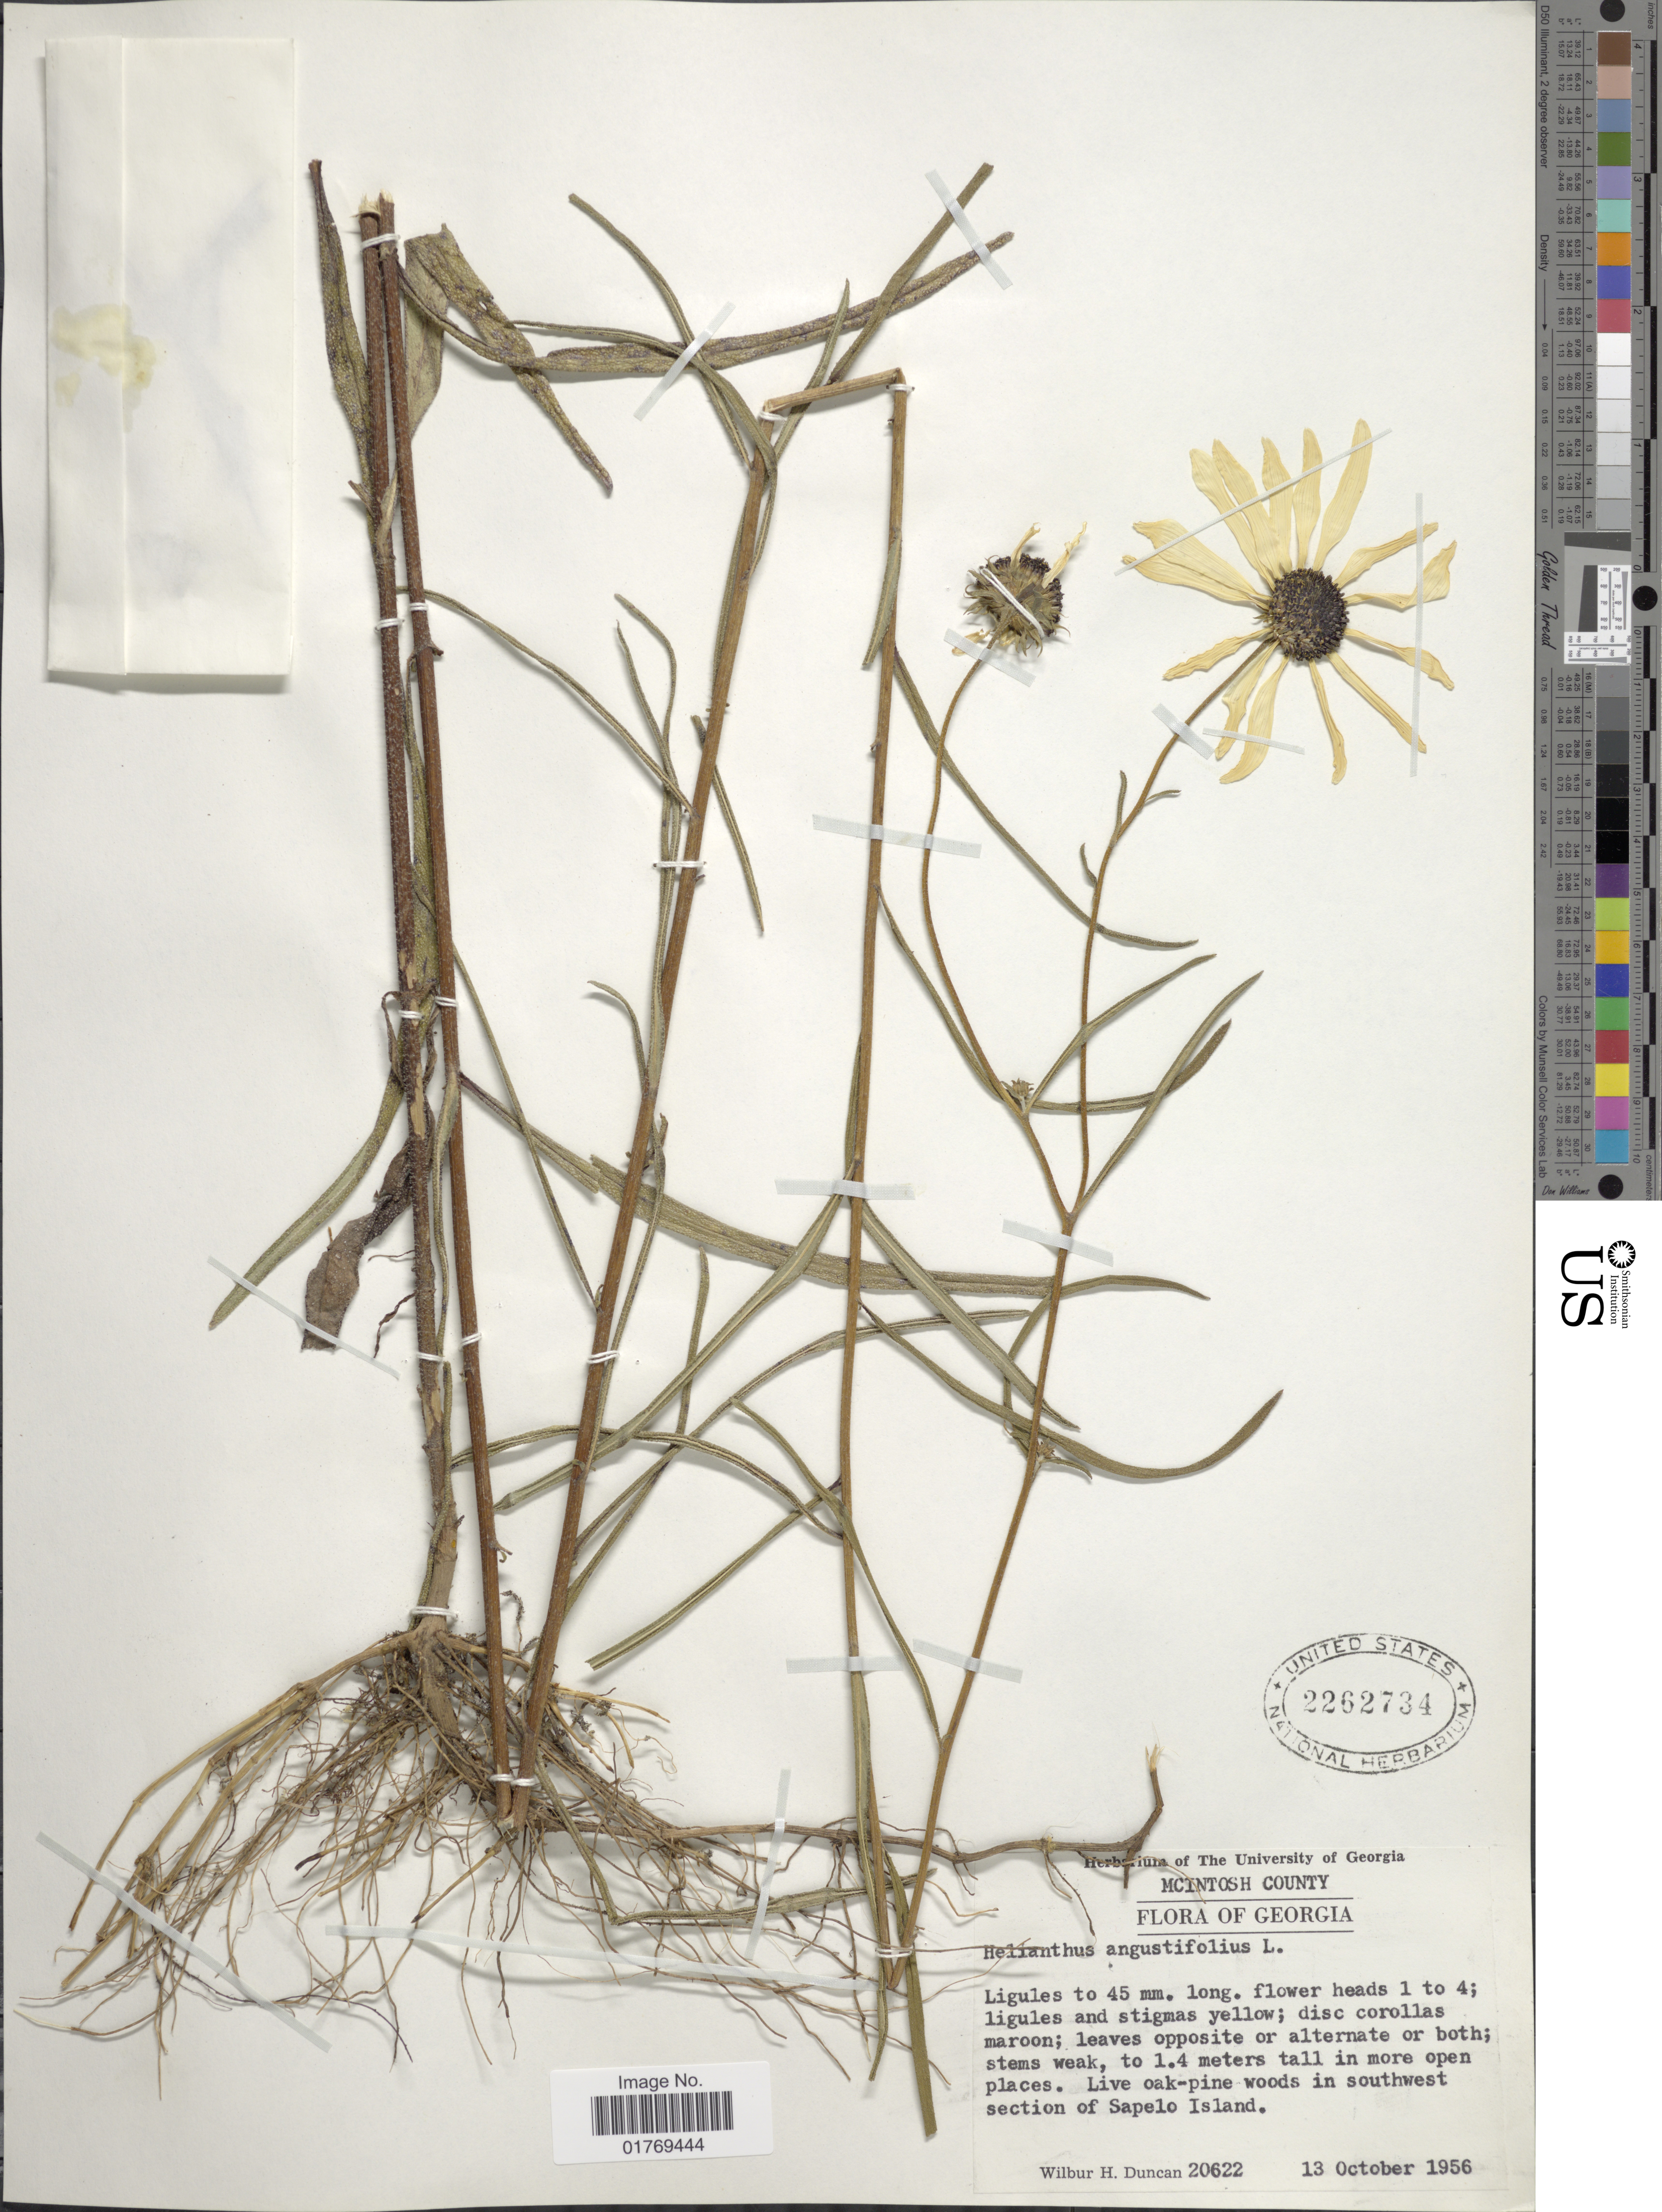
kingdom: Plantae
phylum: Tracheophyta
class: Magnoliopsida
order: Asterales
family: Asteraceae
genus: Helianthus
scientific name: Helianthus angustifolius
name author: L.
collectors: W. H. Duncan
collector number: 20622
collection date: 1956-10-13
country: United States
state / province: Georgia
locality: Mcintosh County. Live oak-pine woods in southwest section of Sapelo Island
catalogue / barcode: US 2262734